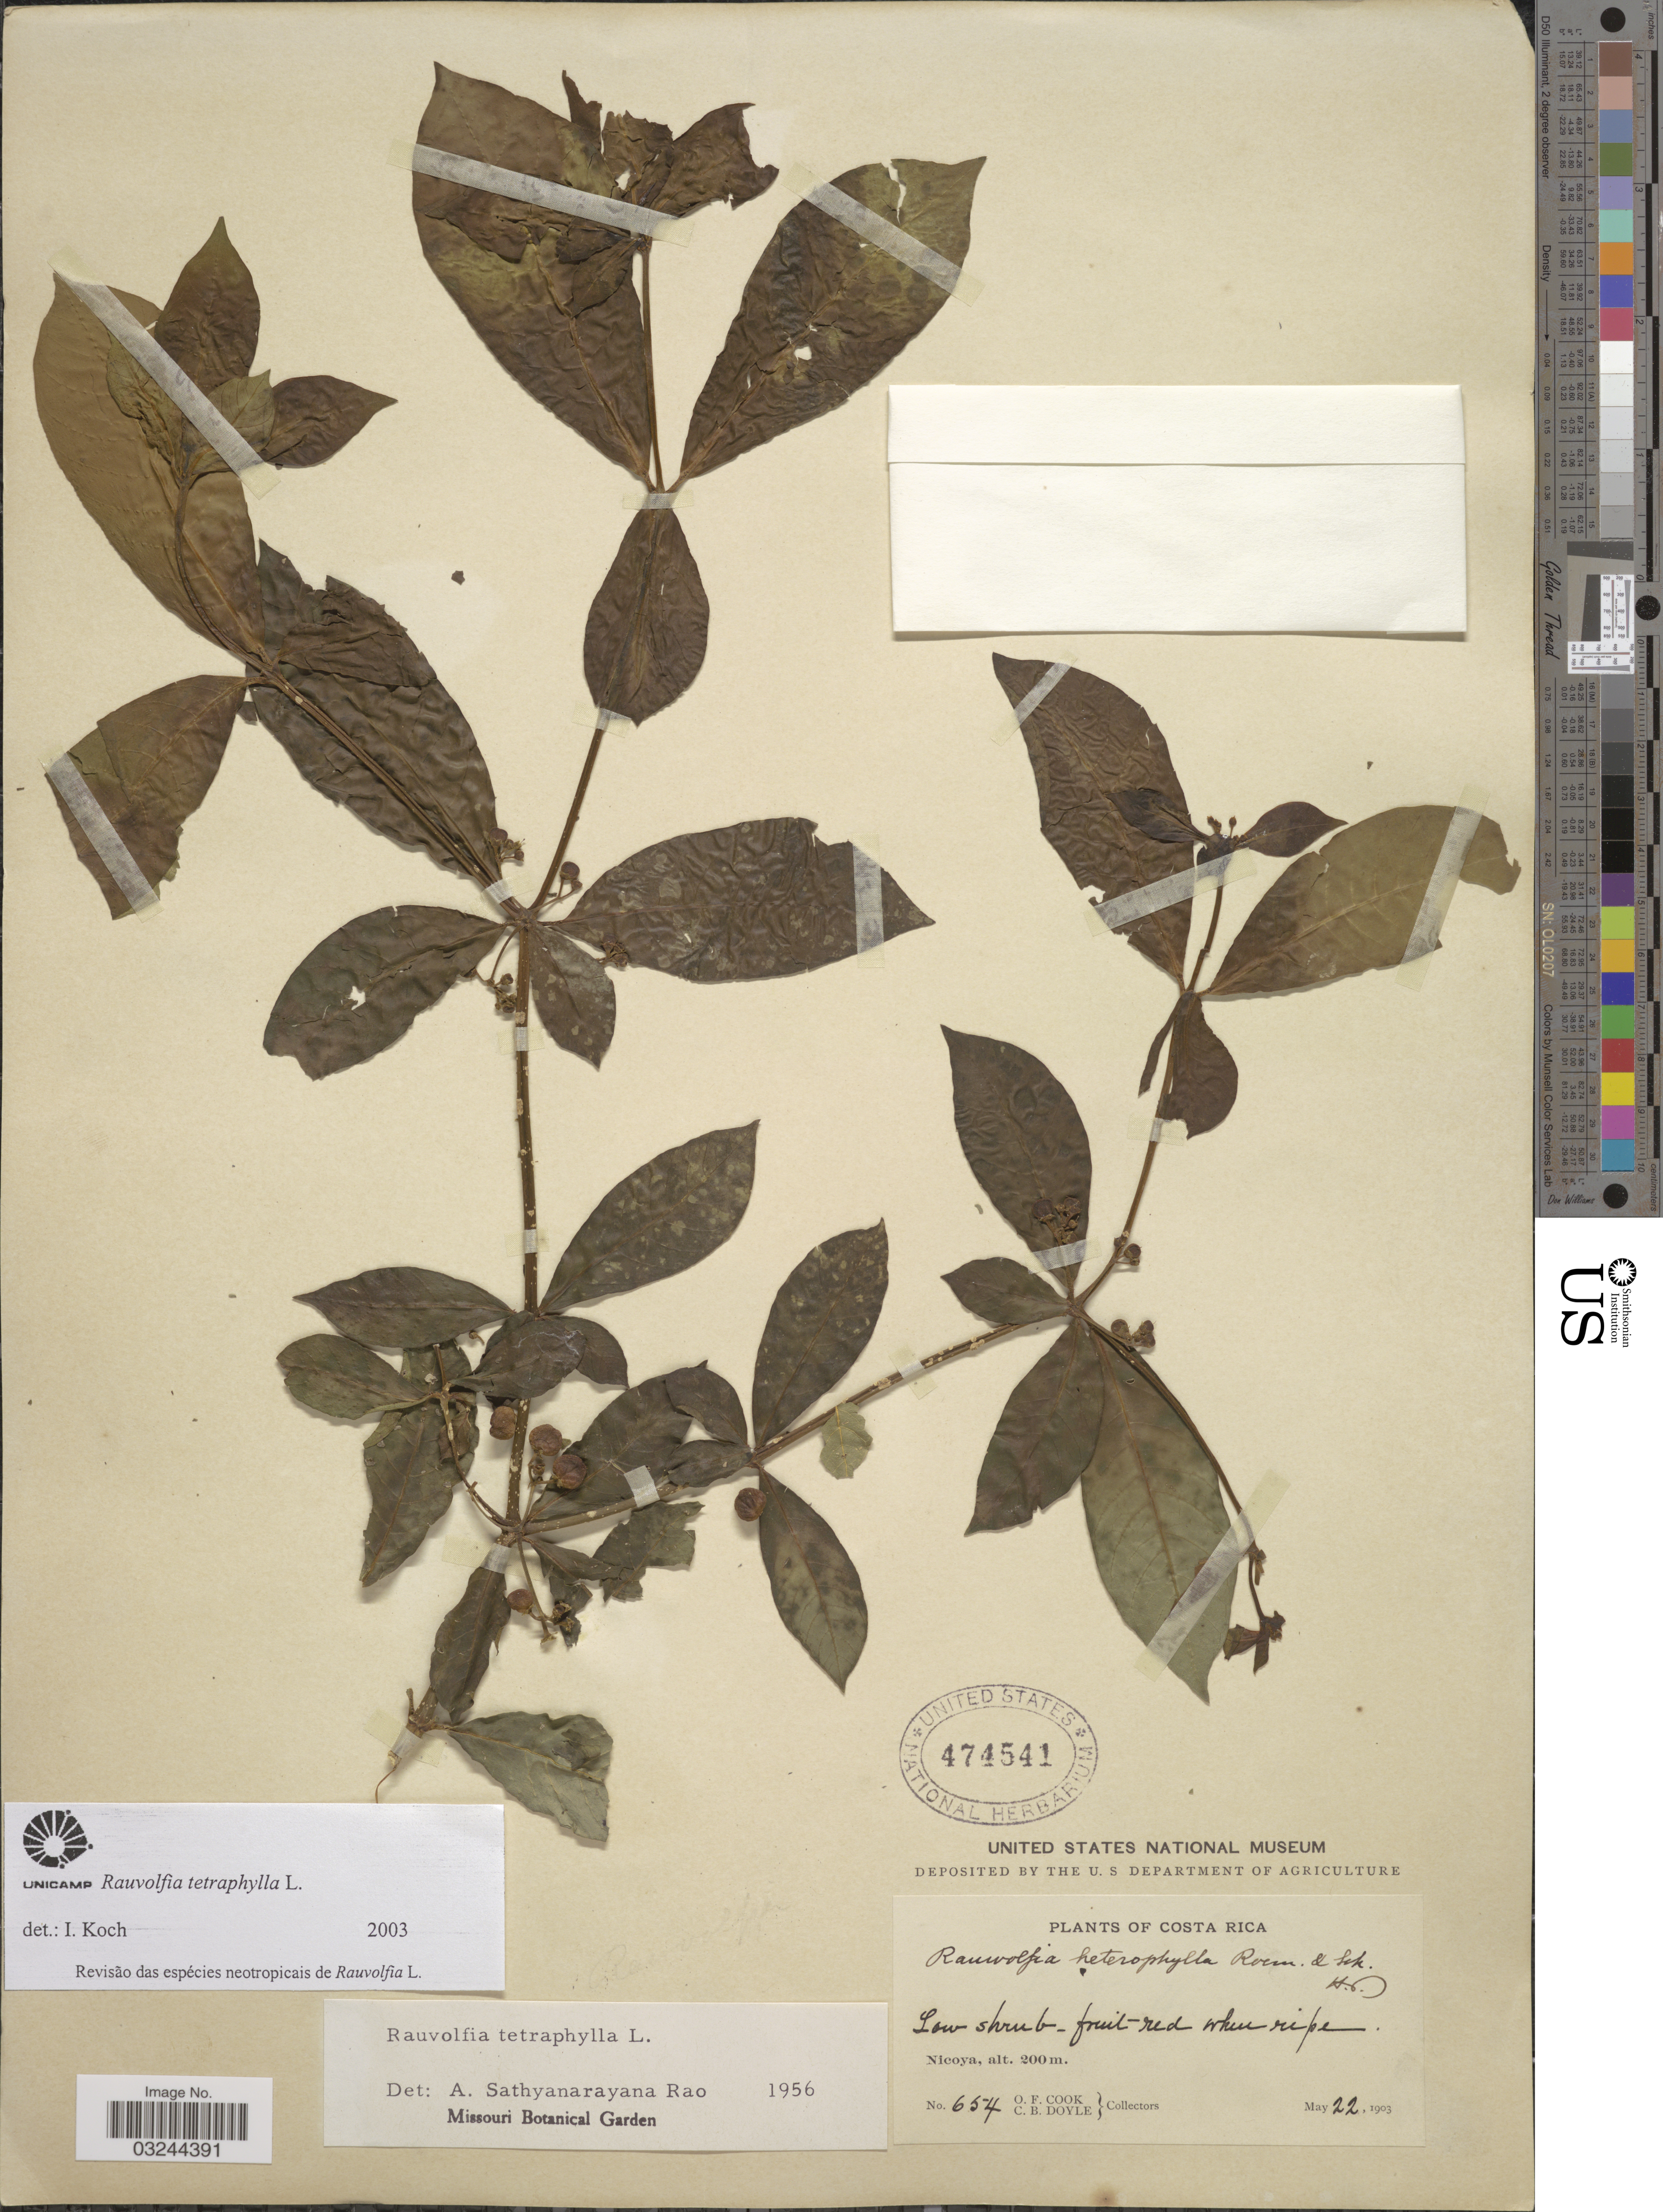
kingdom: Plantae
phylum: Tracheophyta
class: Magnoliopsida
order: Gentianales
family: Apocynaceae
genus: Rauvolfia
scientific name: Rauvolfia tetraphylla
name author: L.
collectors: O. F. Cook & C. Doyle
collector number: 654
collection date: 1903-05-22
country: Costa Rica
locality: Nicoya.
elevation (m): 200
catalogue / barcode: US 474541